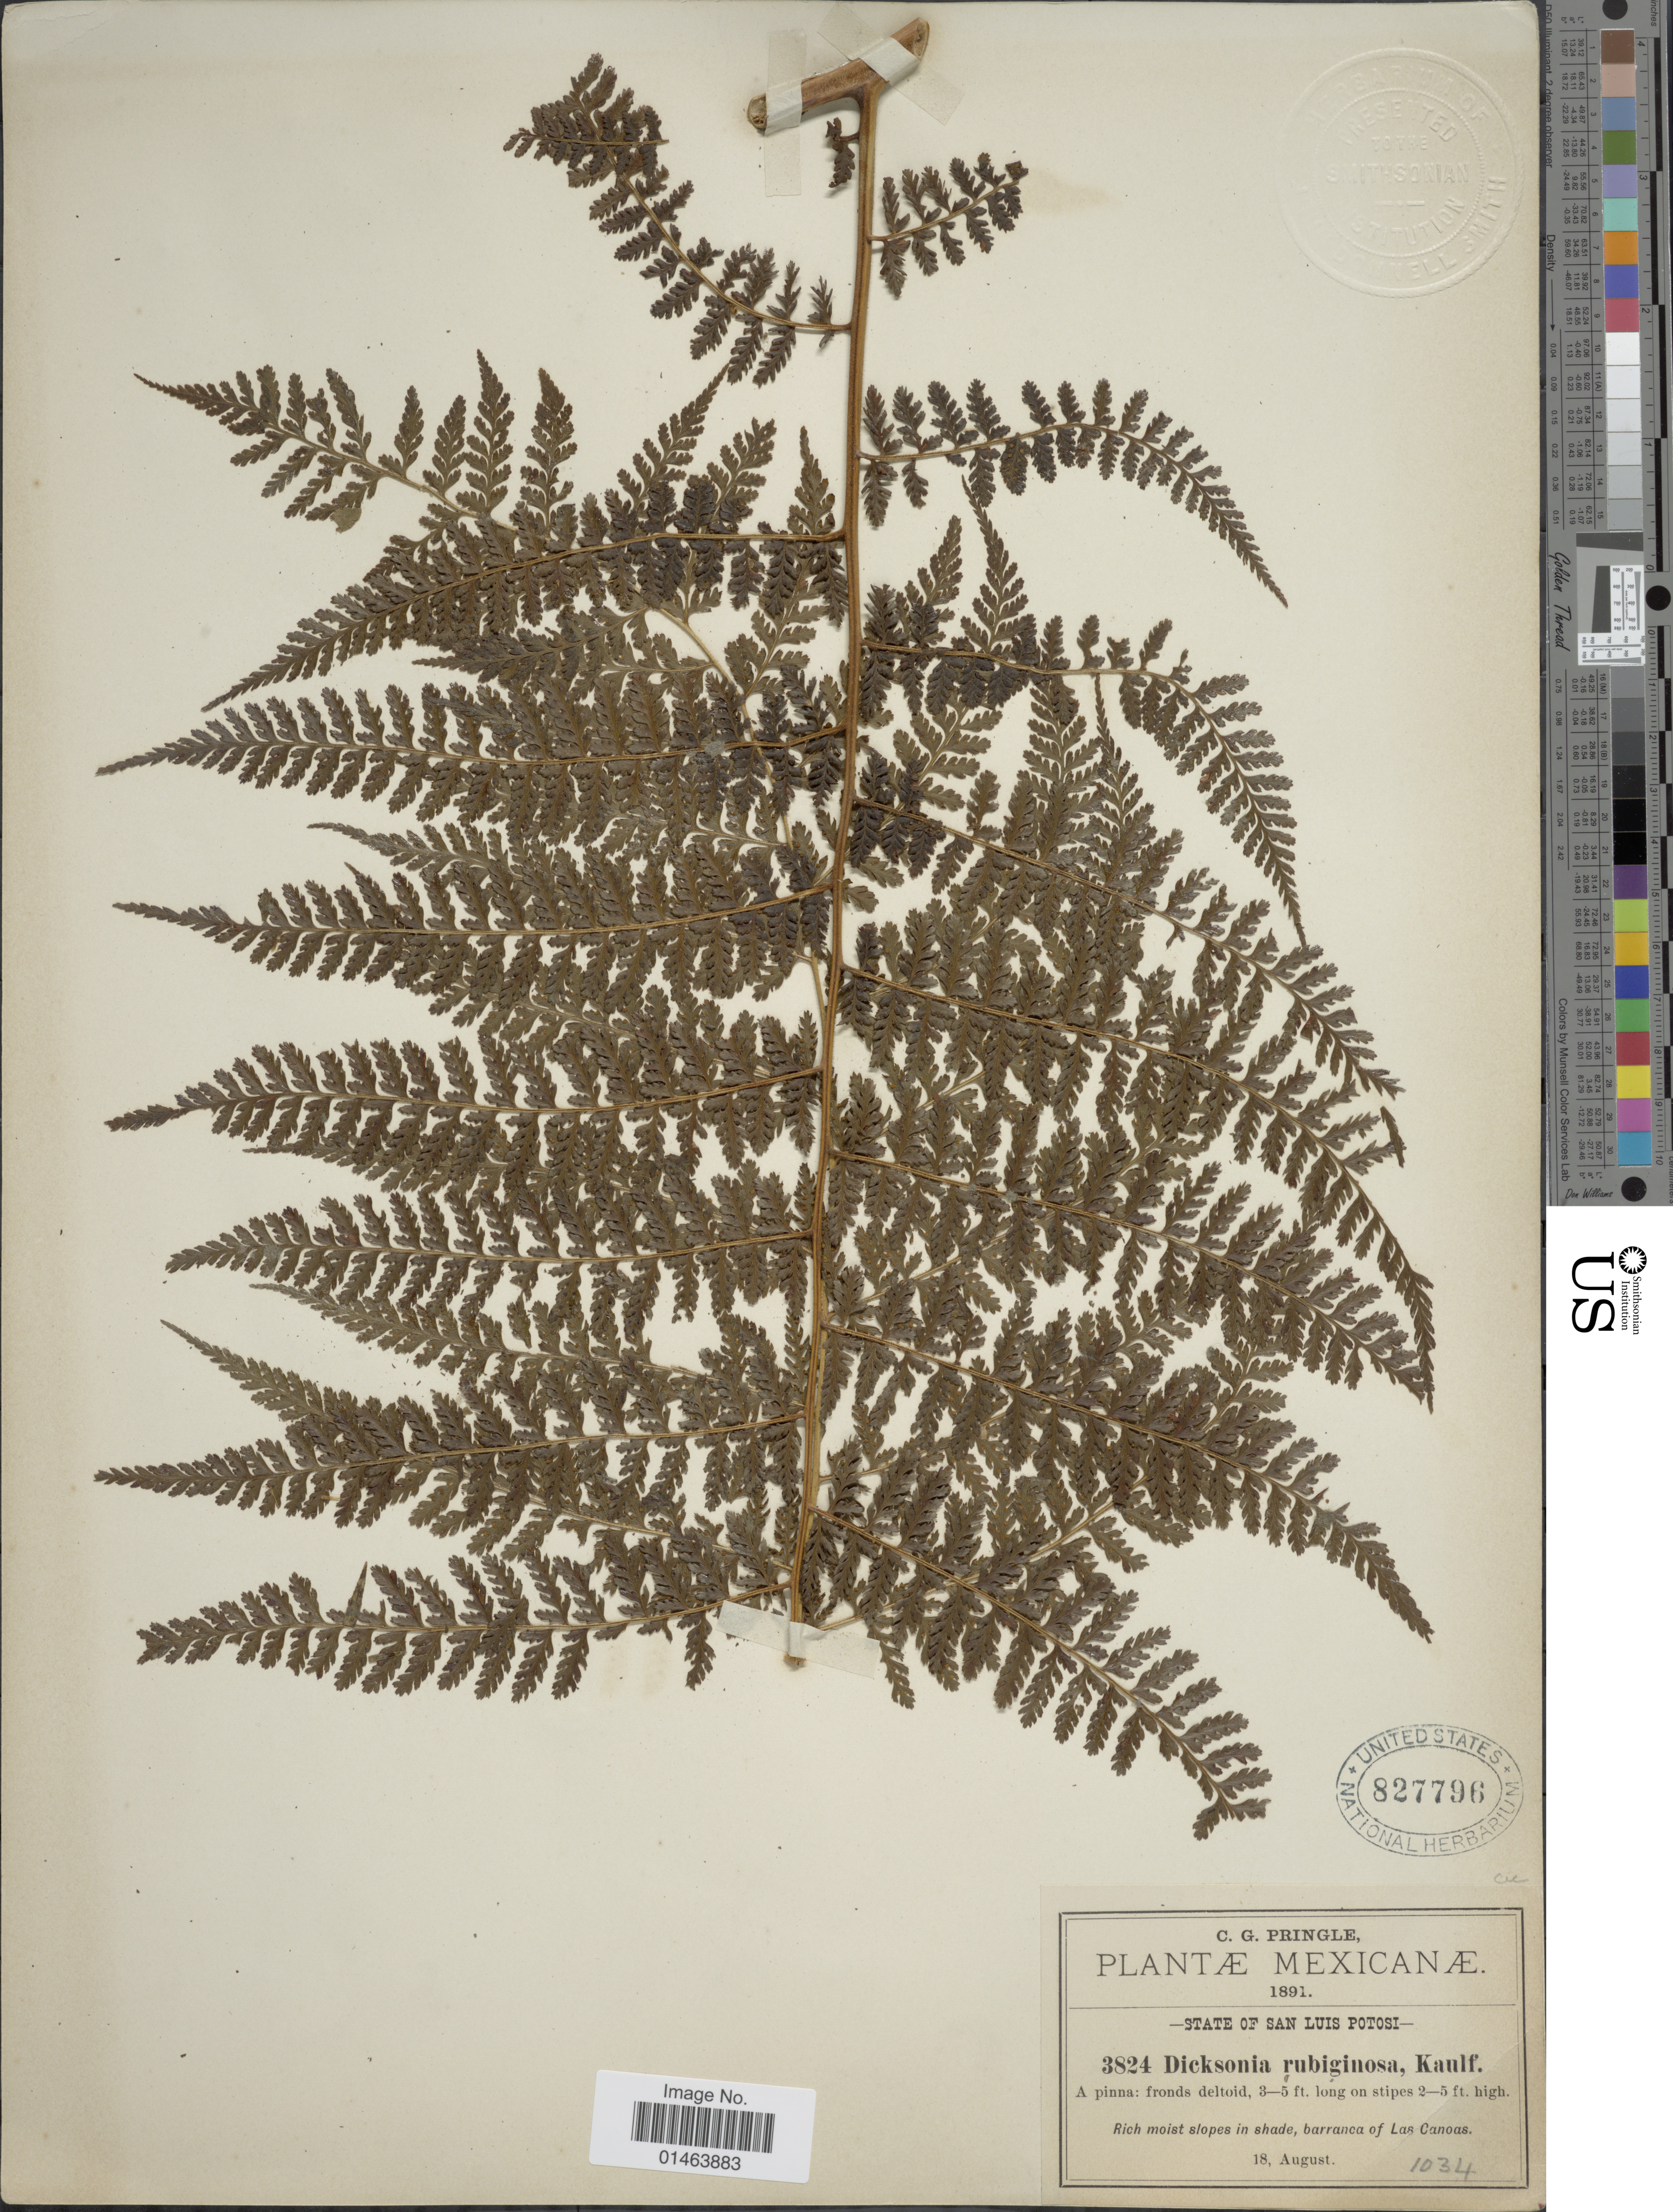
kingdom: Plantae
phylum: Tracheophyta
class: Polypodiopsida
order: Polypodiales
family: Dennstaedtiaceae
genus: Dennstaedtia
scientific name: Dennstaedtia cicutaria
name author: (Sw.) T. Moore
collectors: C. G. Pringle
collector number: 1034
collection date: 1891-08-18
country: Mexico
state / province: San Luis Potosí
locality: Mexicanae, State of San Juan Potosi, A pinna: fonds deltoid.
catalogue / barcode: US 827796